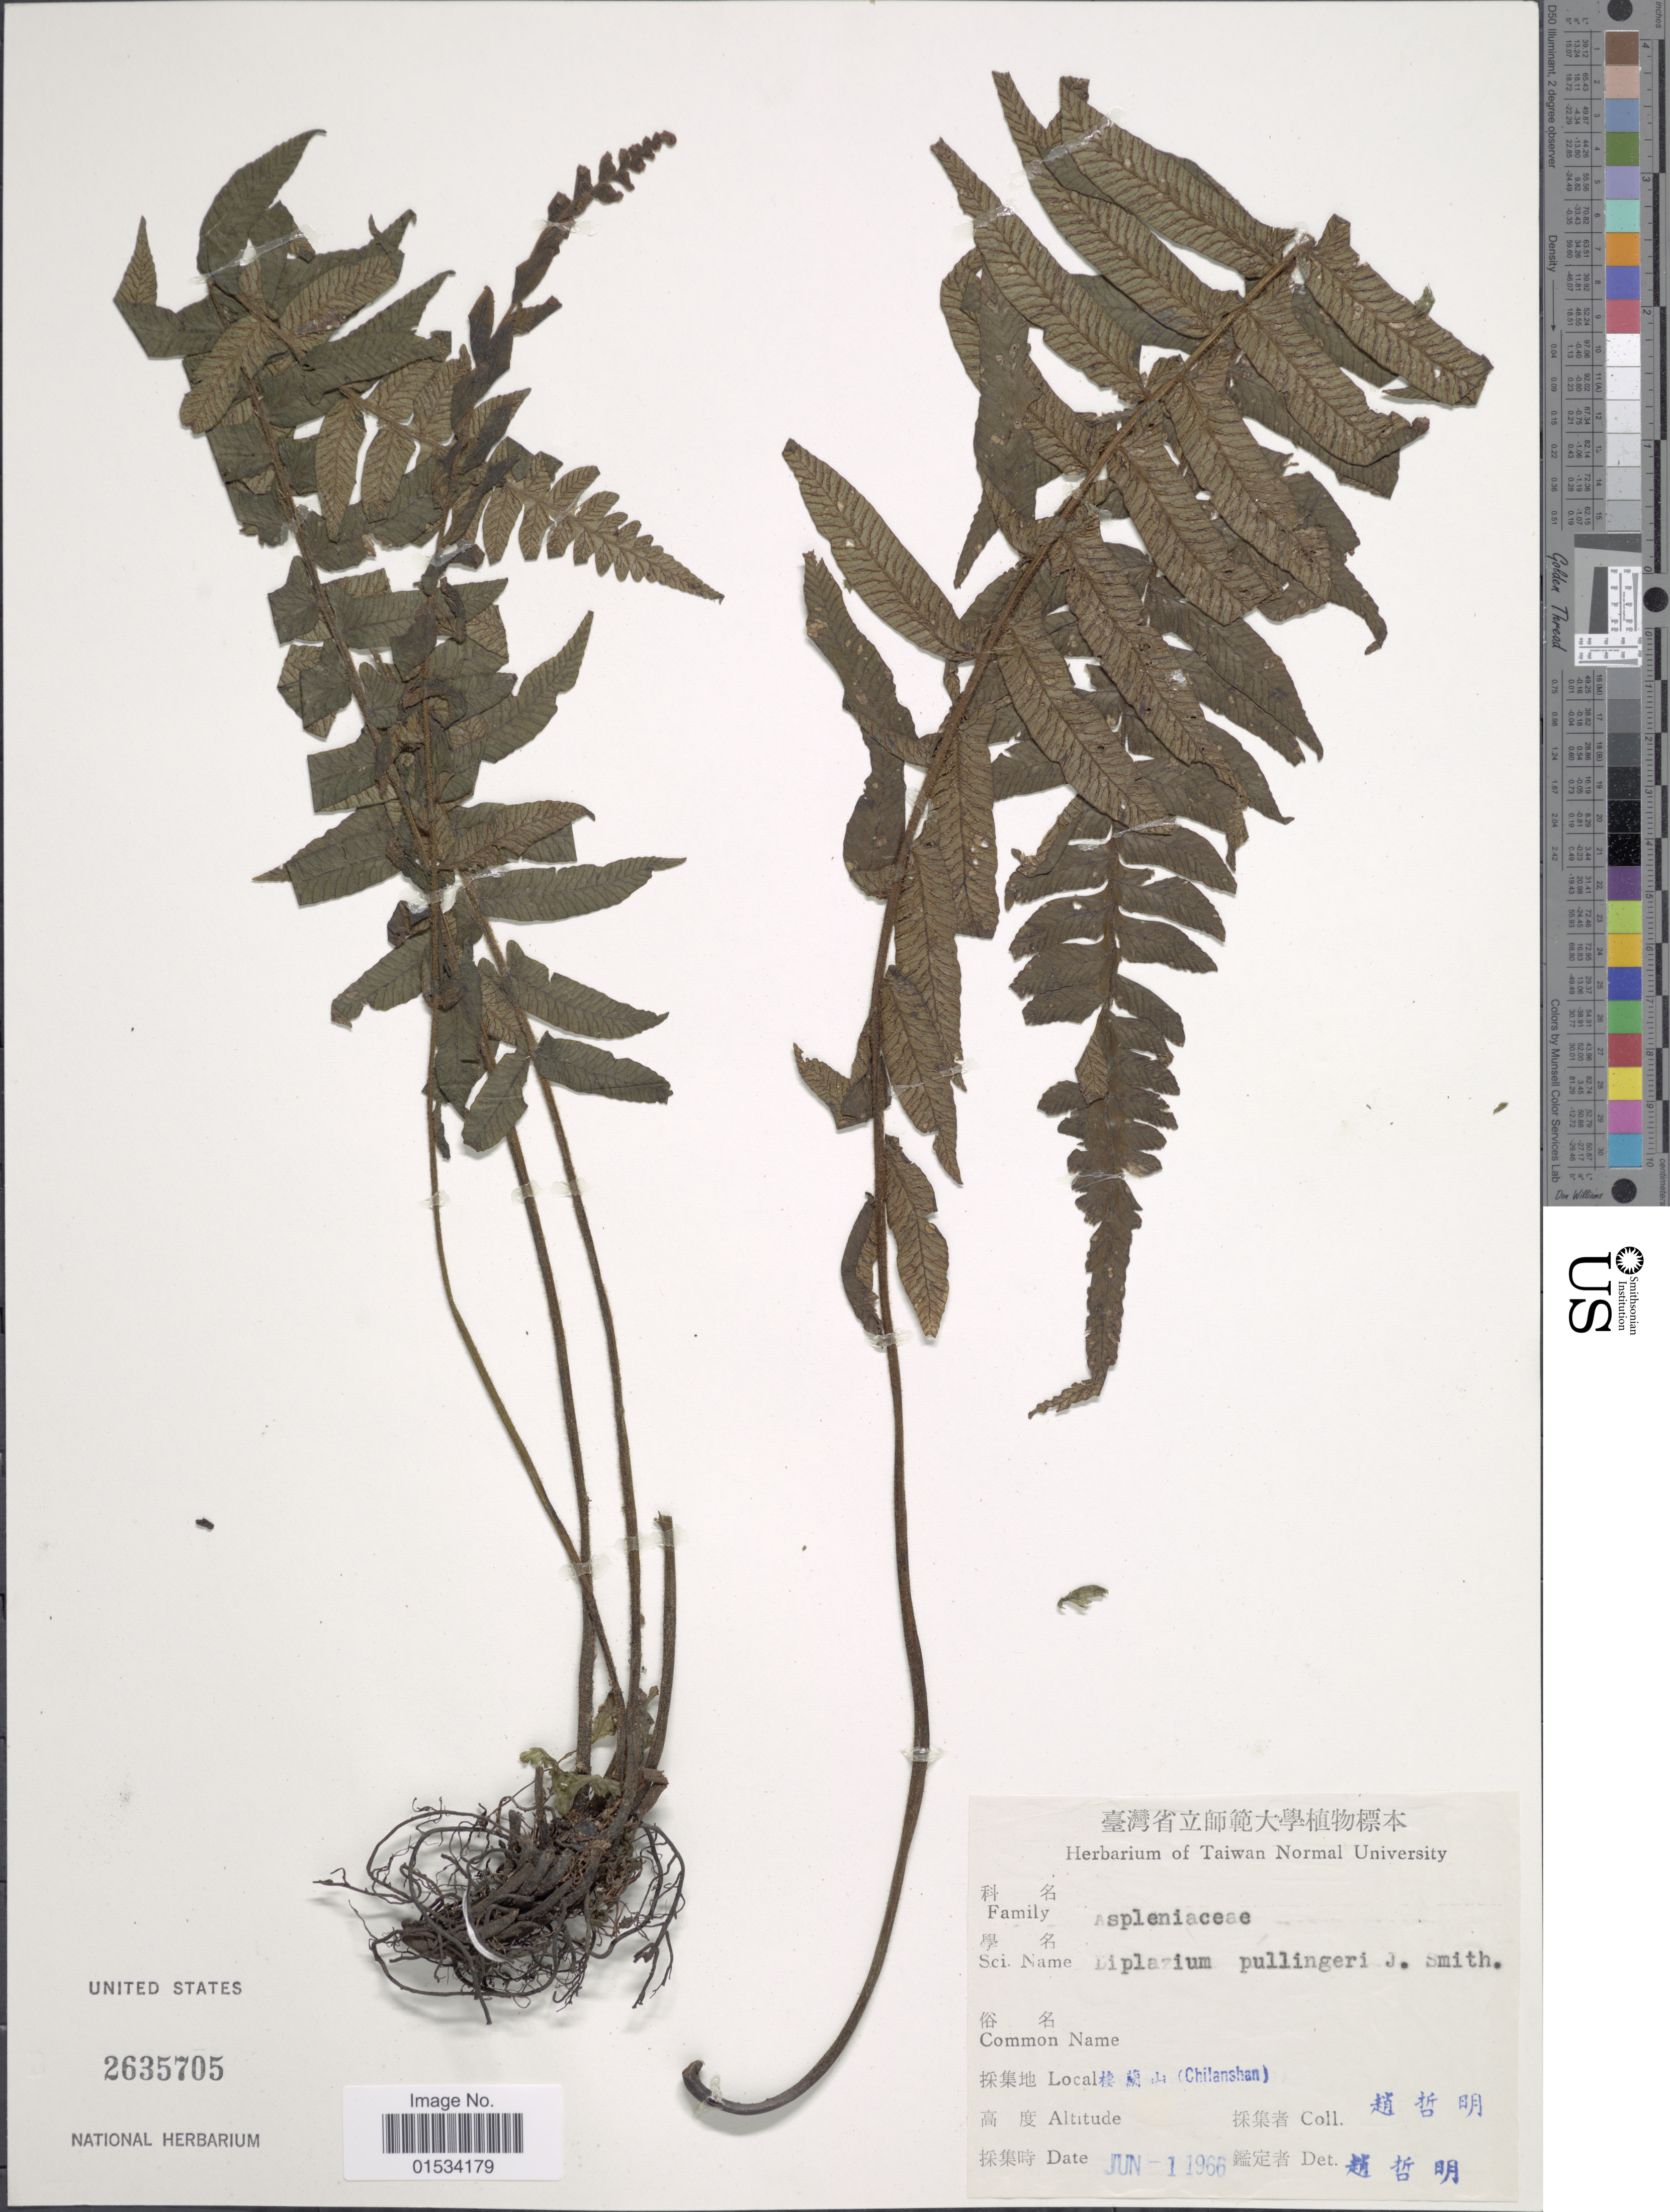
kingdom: Plantae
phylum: Tracheophyta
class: Polypodiopsida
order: Polypodiales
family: Athyriaceae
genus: Diplazium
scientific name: Diplazium pullingeri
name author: (Baker) J. Sm.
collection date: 1966-06-01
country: Taiwan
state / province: Yilan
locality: Chilanshan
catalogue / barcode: US 2635705